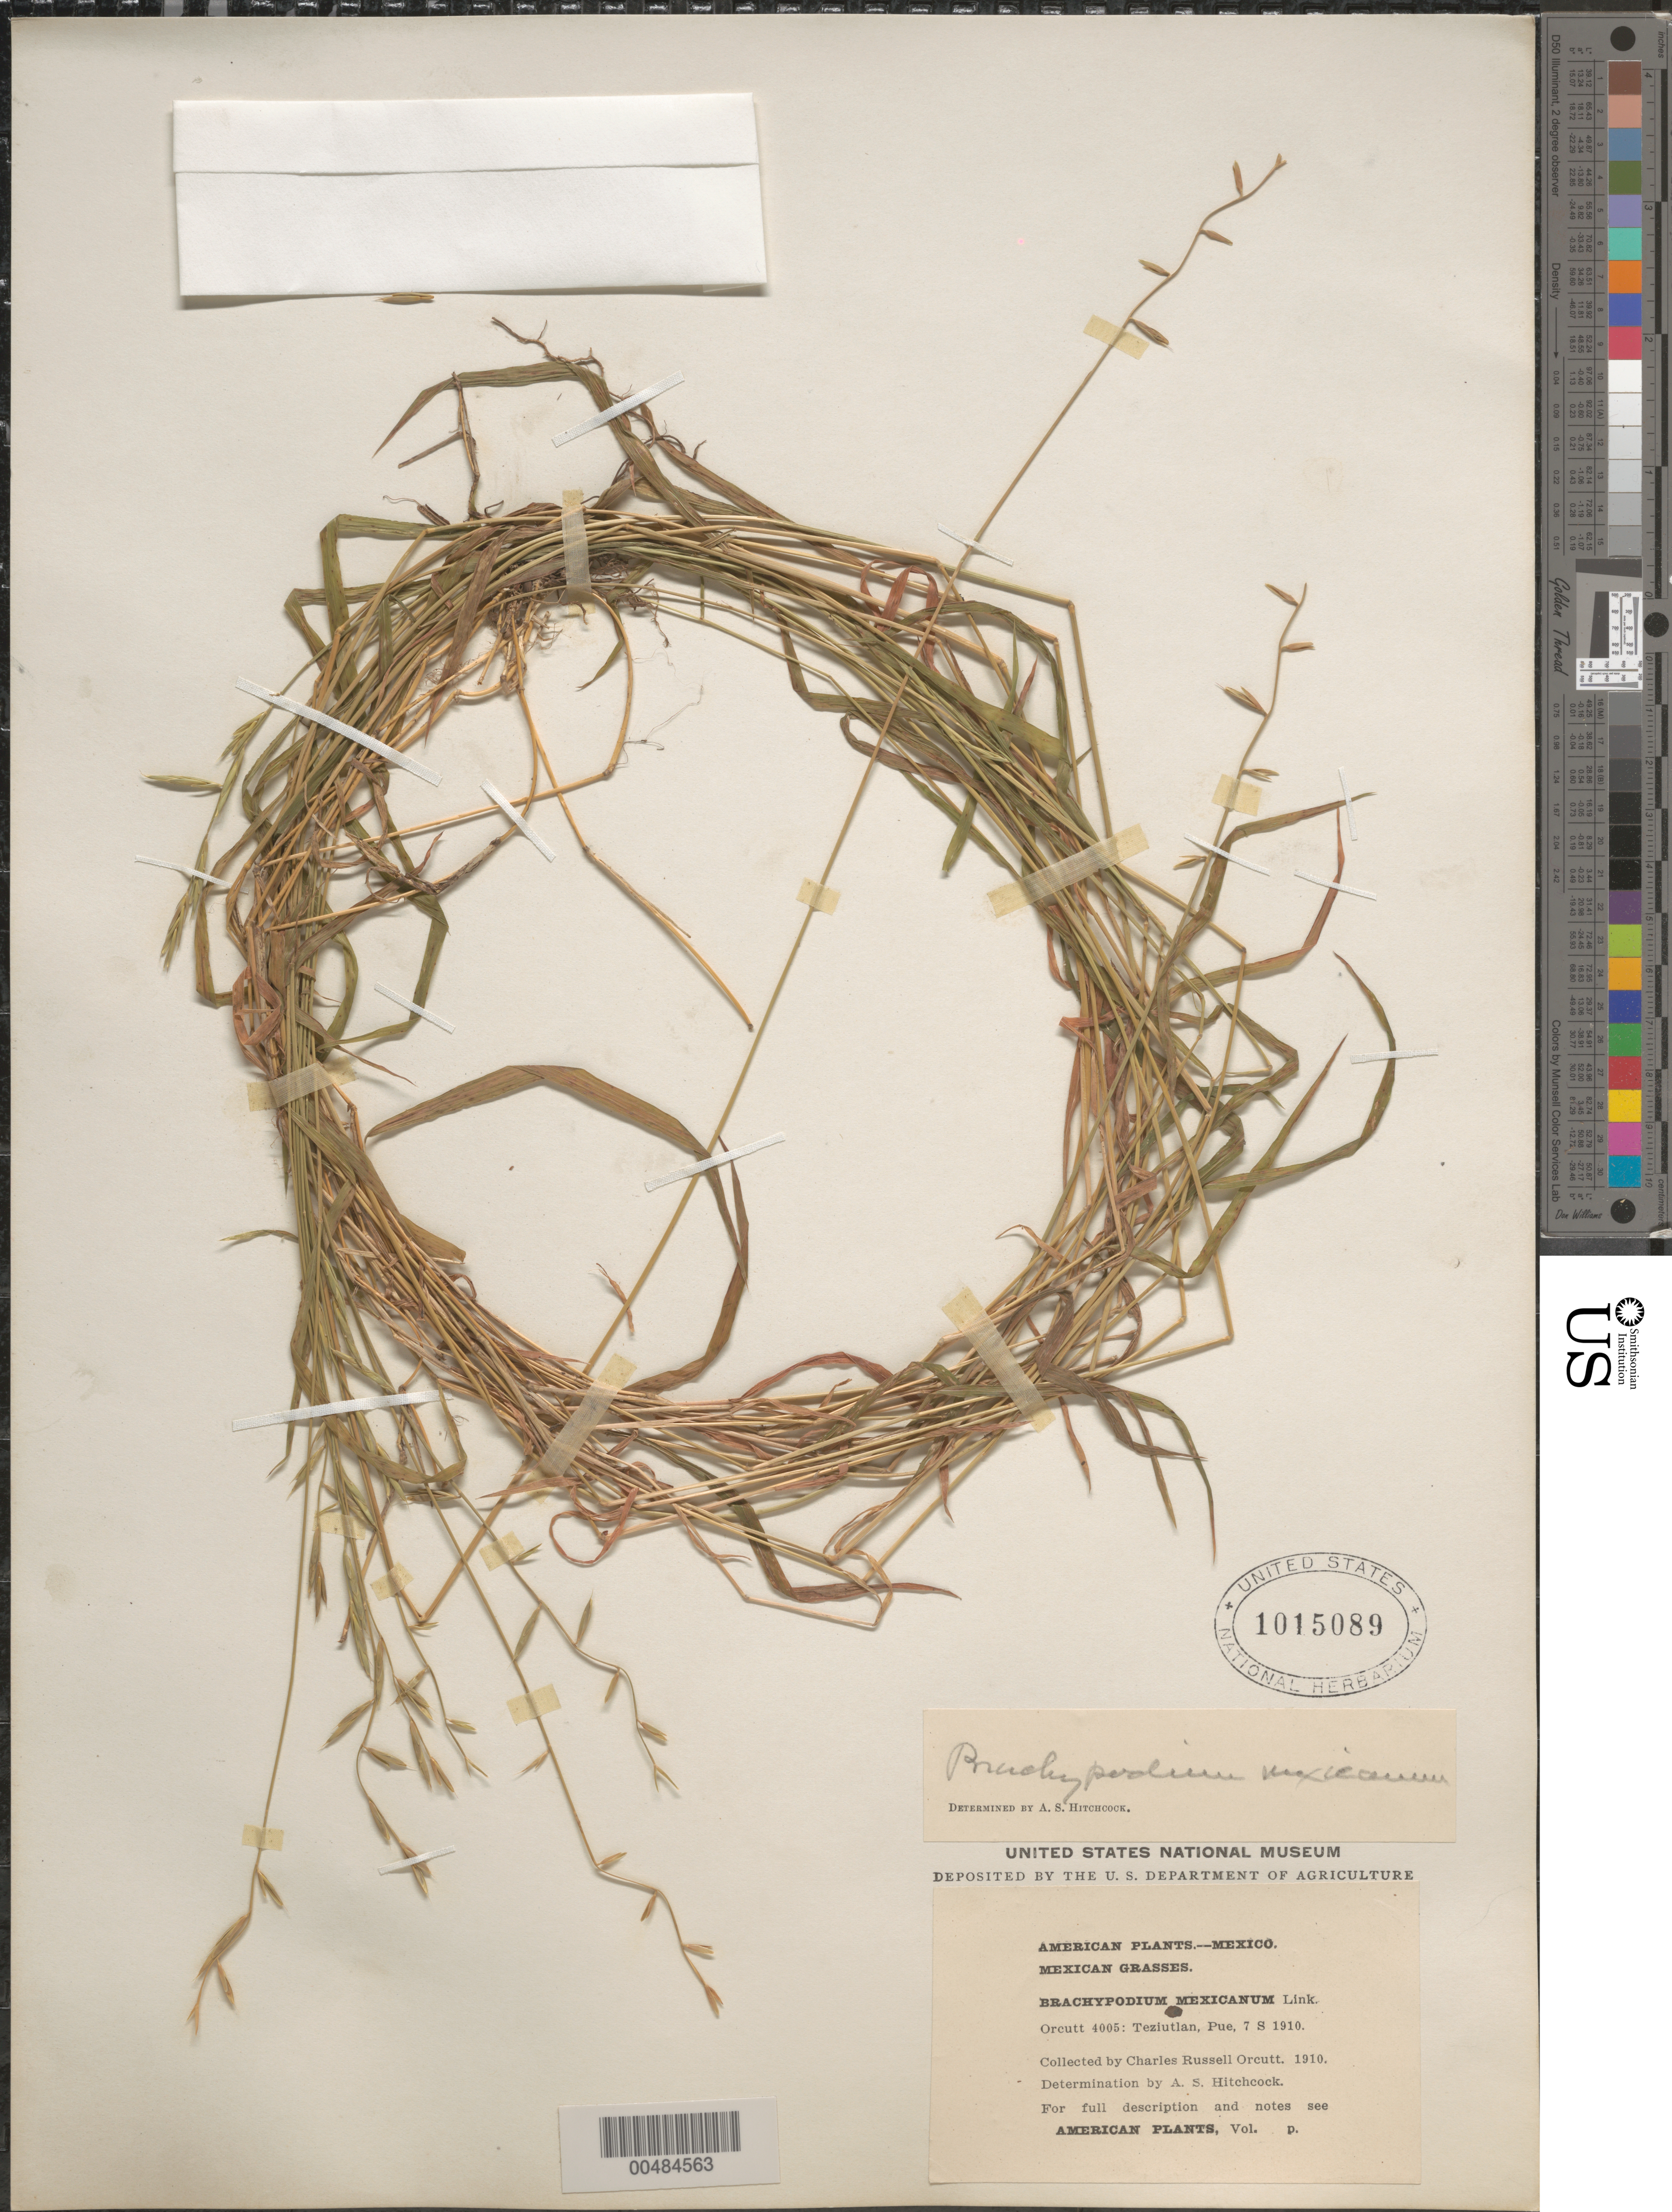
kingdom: Plantae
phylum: Tracheophyta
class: Liliopsida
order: Poales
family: Poaceae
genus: Brachypodium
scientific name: Brachypodium mexicanum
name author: (Roem. & Schult.) Link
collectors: C. R. Orcutt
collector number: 4005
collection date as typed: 7 Sep 1910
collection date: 1910-09-07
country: Mexico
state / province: Puebla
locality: Teziutlan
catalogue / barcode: US 1015089